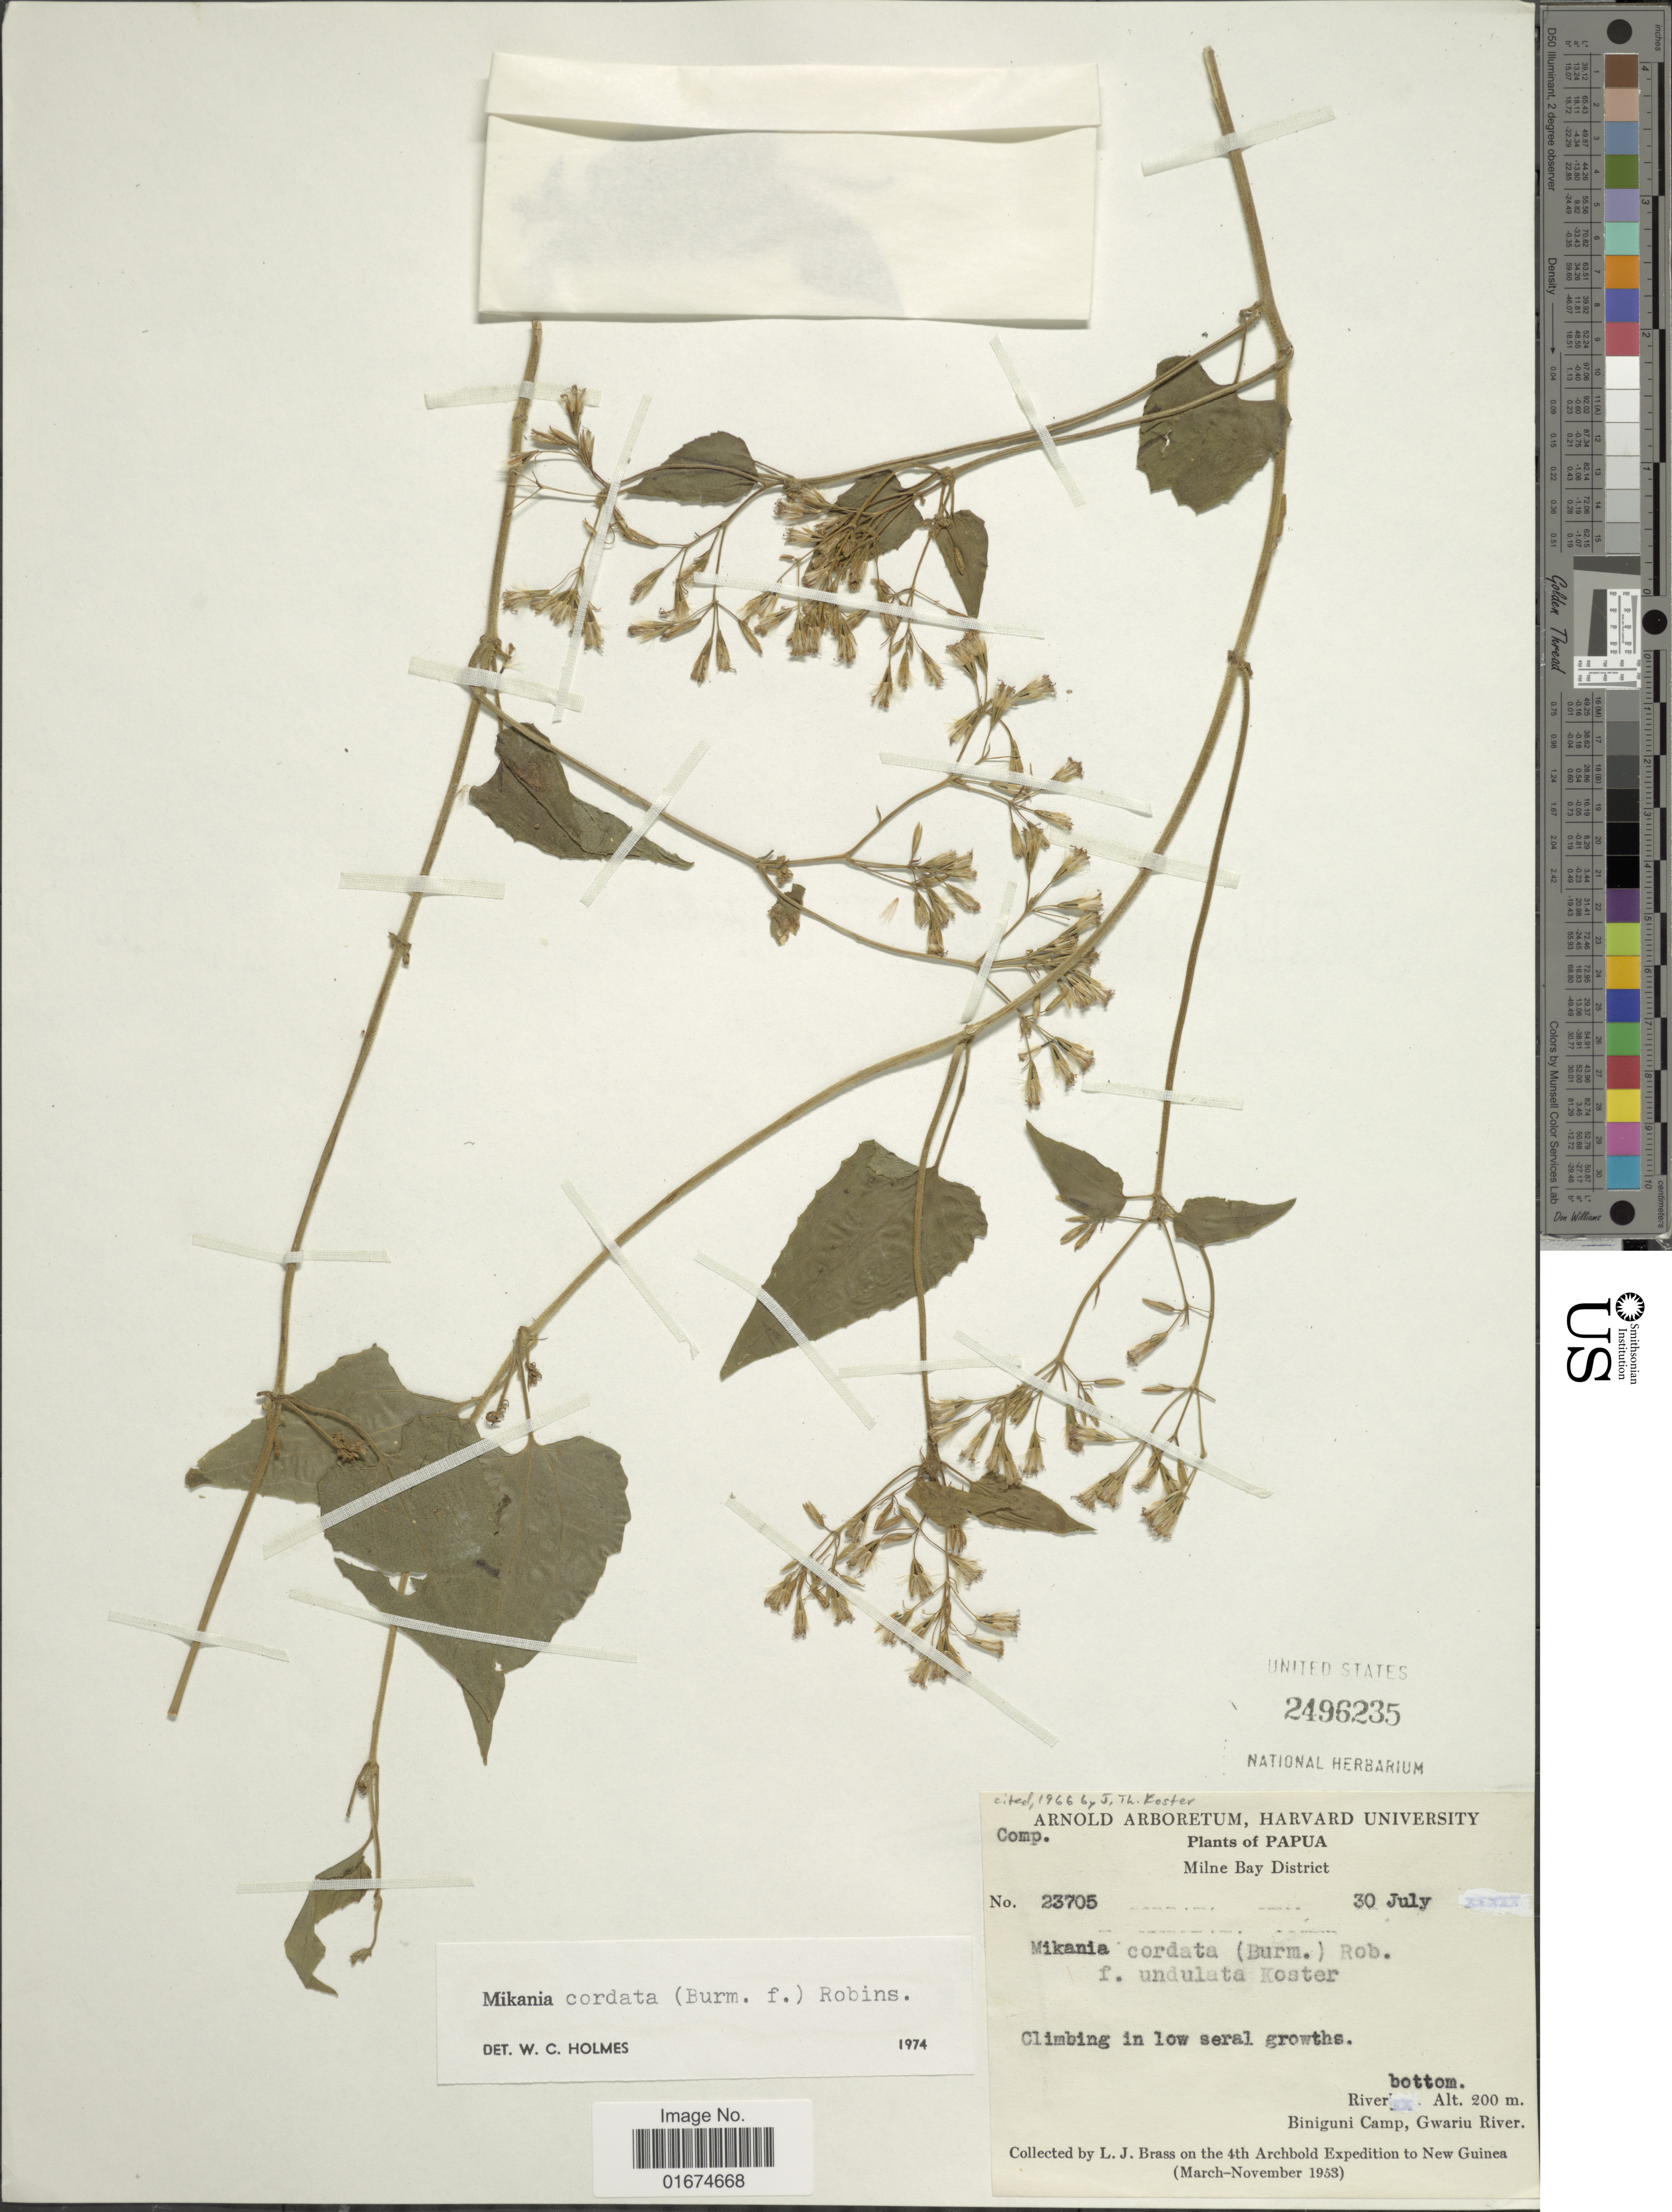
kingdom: Plantae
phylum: Tracheophyta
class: Magnoliopsida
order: Asterales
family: Asteraceae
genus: Mikania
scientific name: Mikania cordata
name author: (Burm. f.) B.L. Rob.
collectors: L. J. Brass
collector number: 23705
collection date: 1953-07-30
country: Papua New Guinea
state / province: Milne Bay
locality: Papua, River bottom, Biniguni Camp, Gwariu River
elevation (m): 200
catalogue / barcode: US 2496235